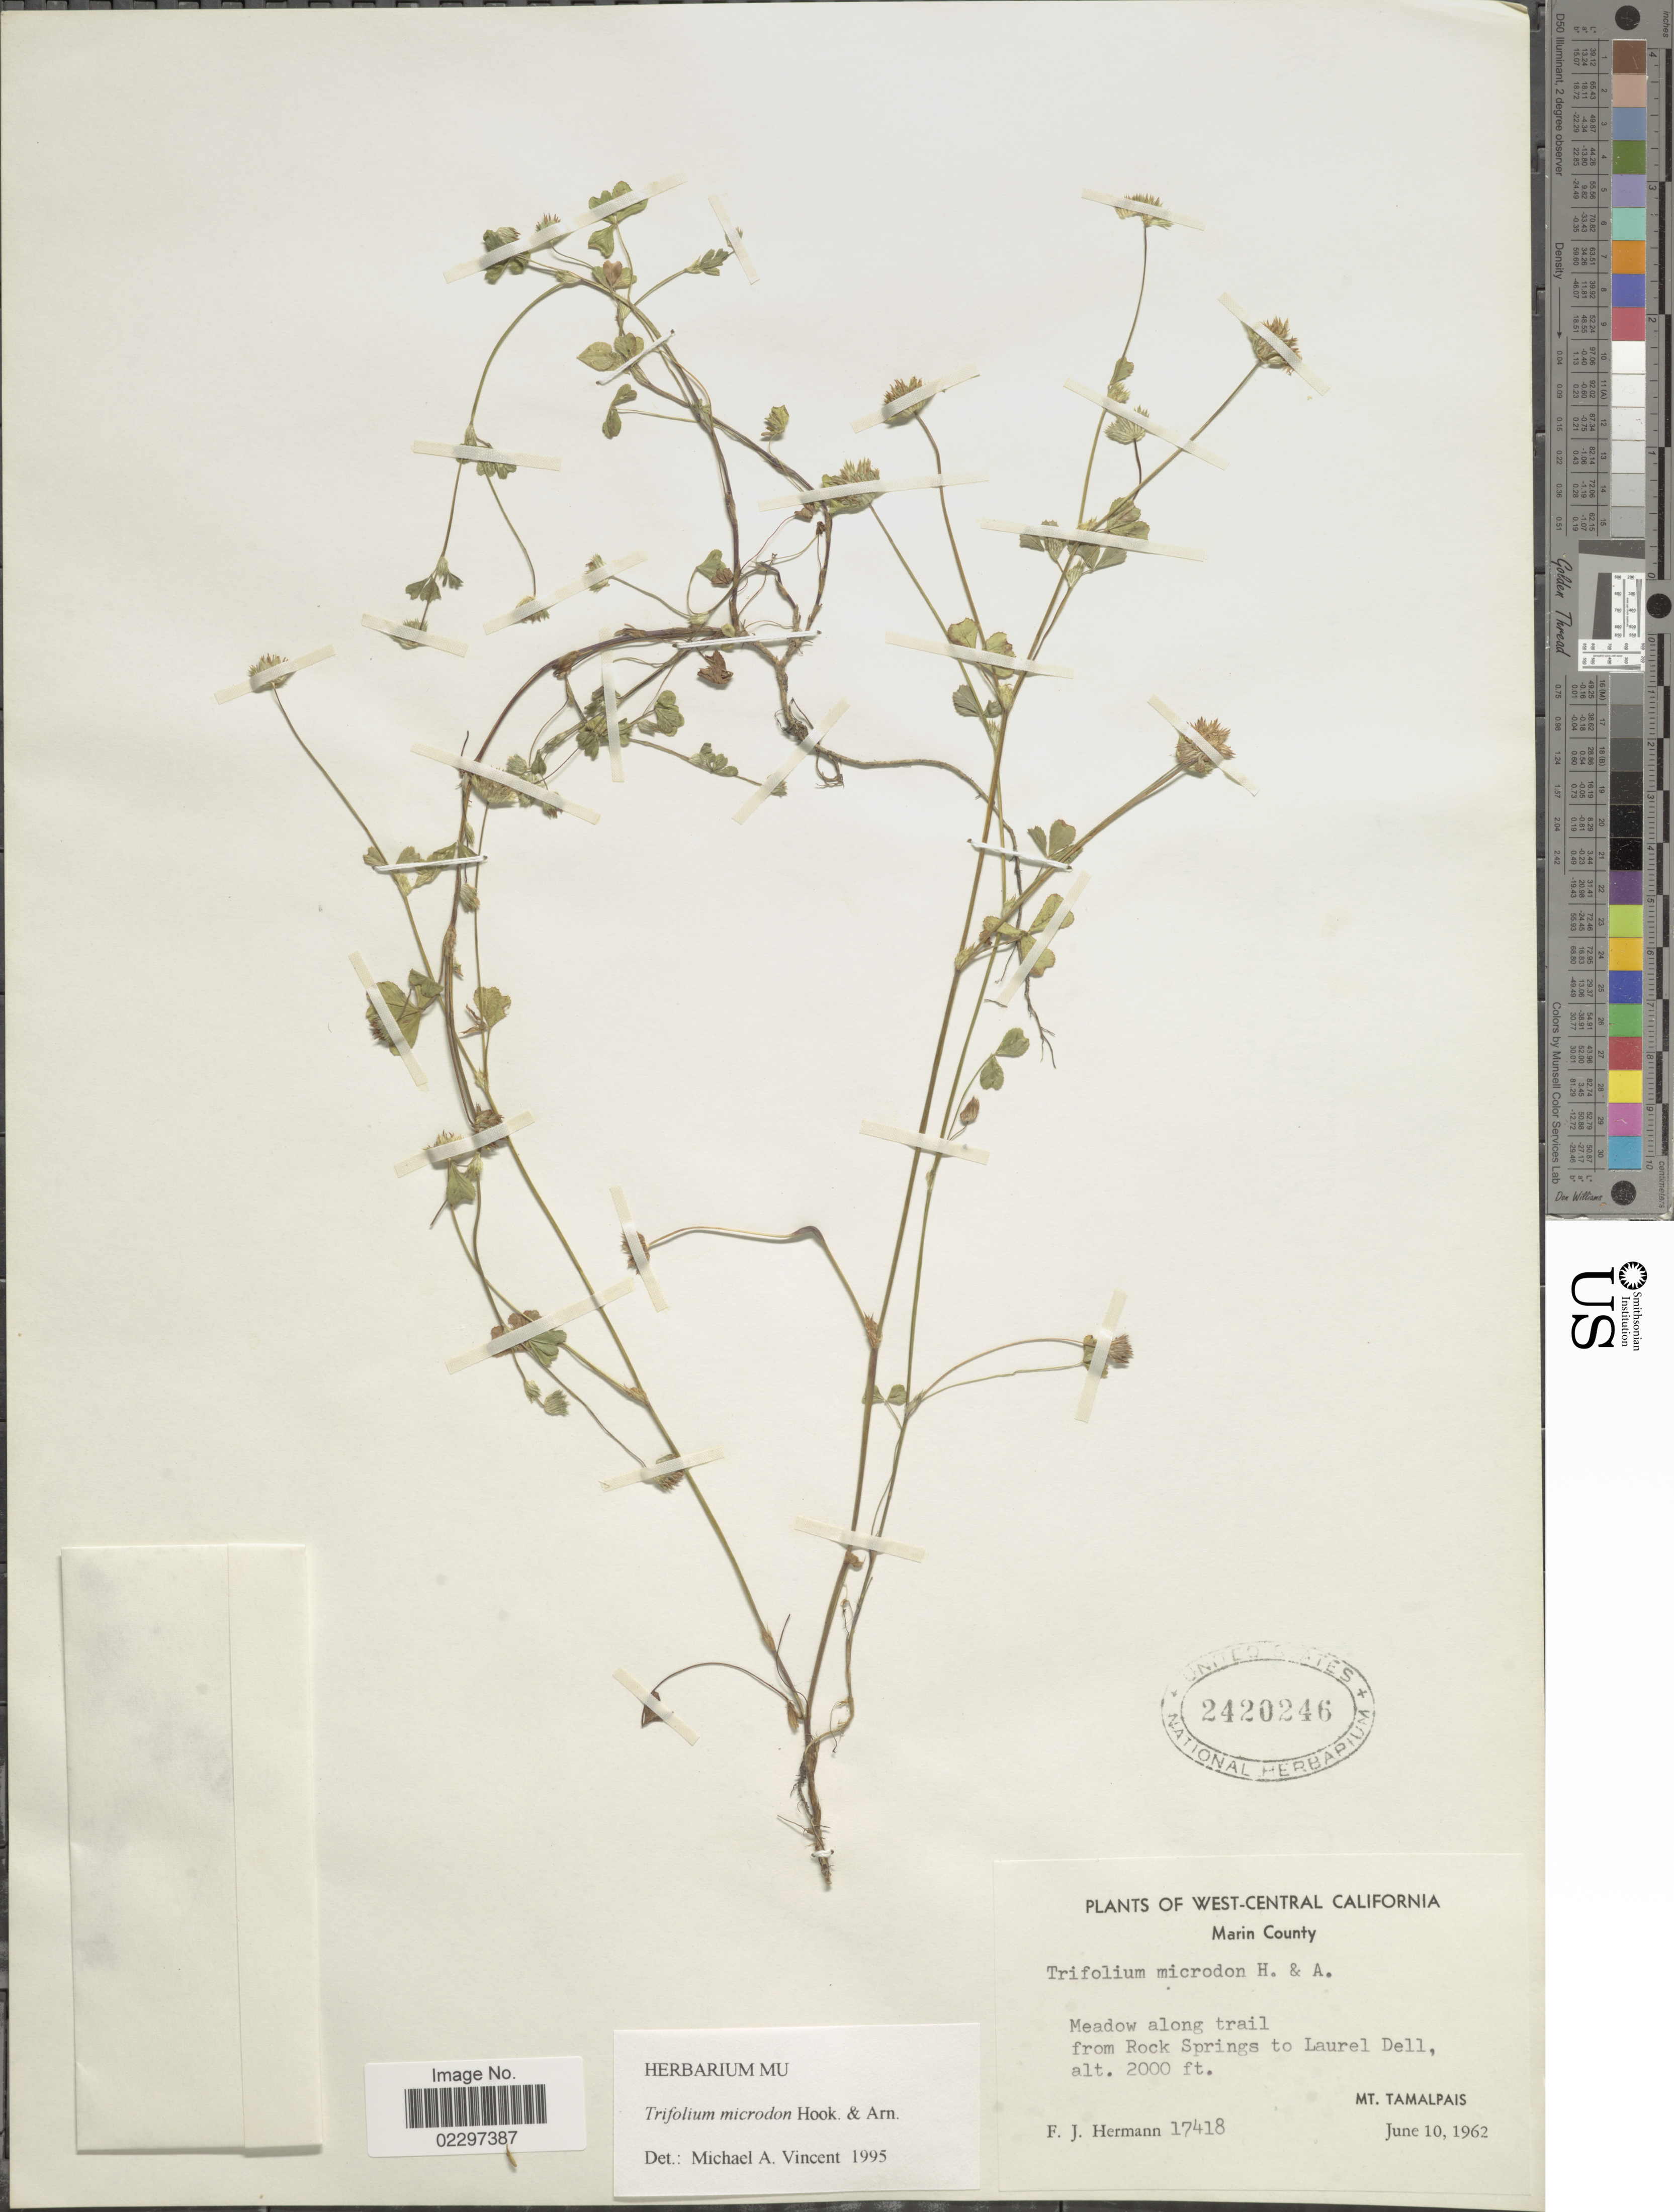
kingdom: Plantae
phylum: Tracheophyta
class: Magnoliopsida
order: Fabales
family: Fabaceae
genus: Trifolium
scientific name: Trifolium microdon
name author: Hook. & Arn.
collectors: F. J. Hermann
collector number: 17418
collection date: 1962-06-10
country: United States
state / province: California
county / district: Marin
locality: West-Central California. Marin County. Meadow along trail from Rock Springs to Laurel Dell, Mt. Tamalpais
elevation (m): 610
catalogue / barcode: US 2420246